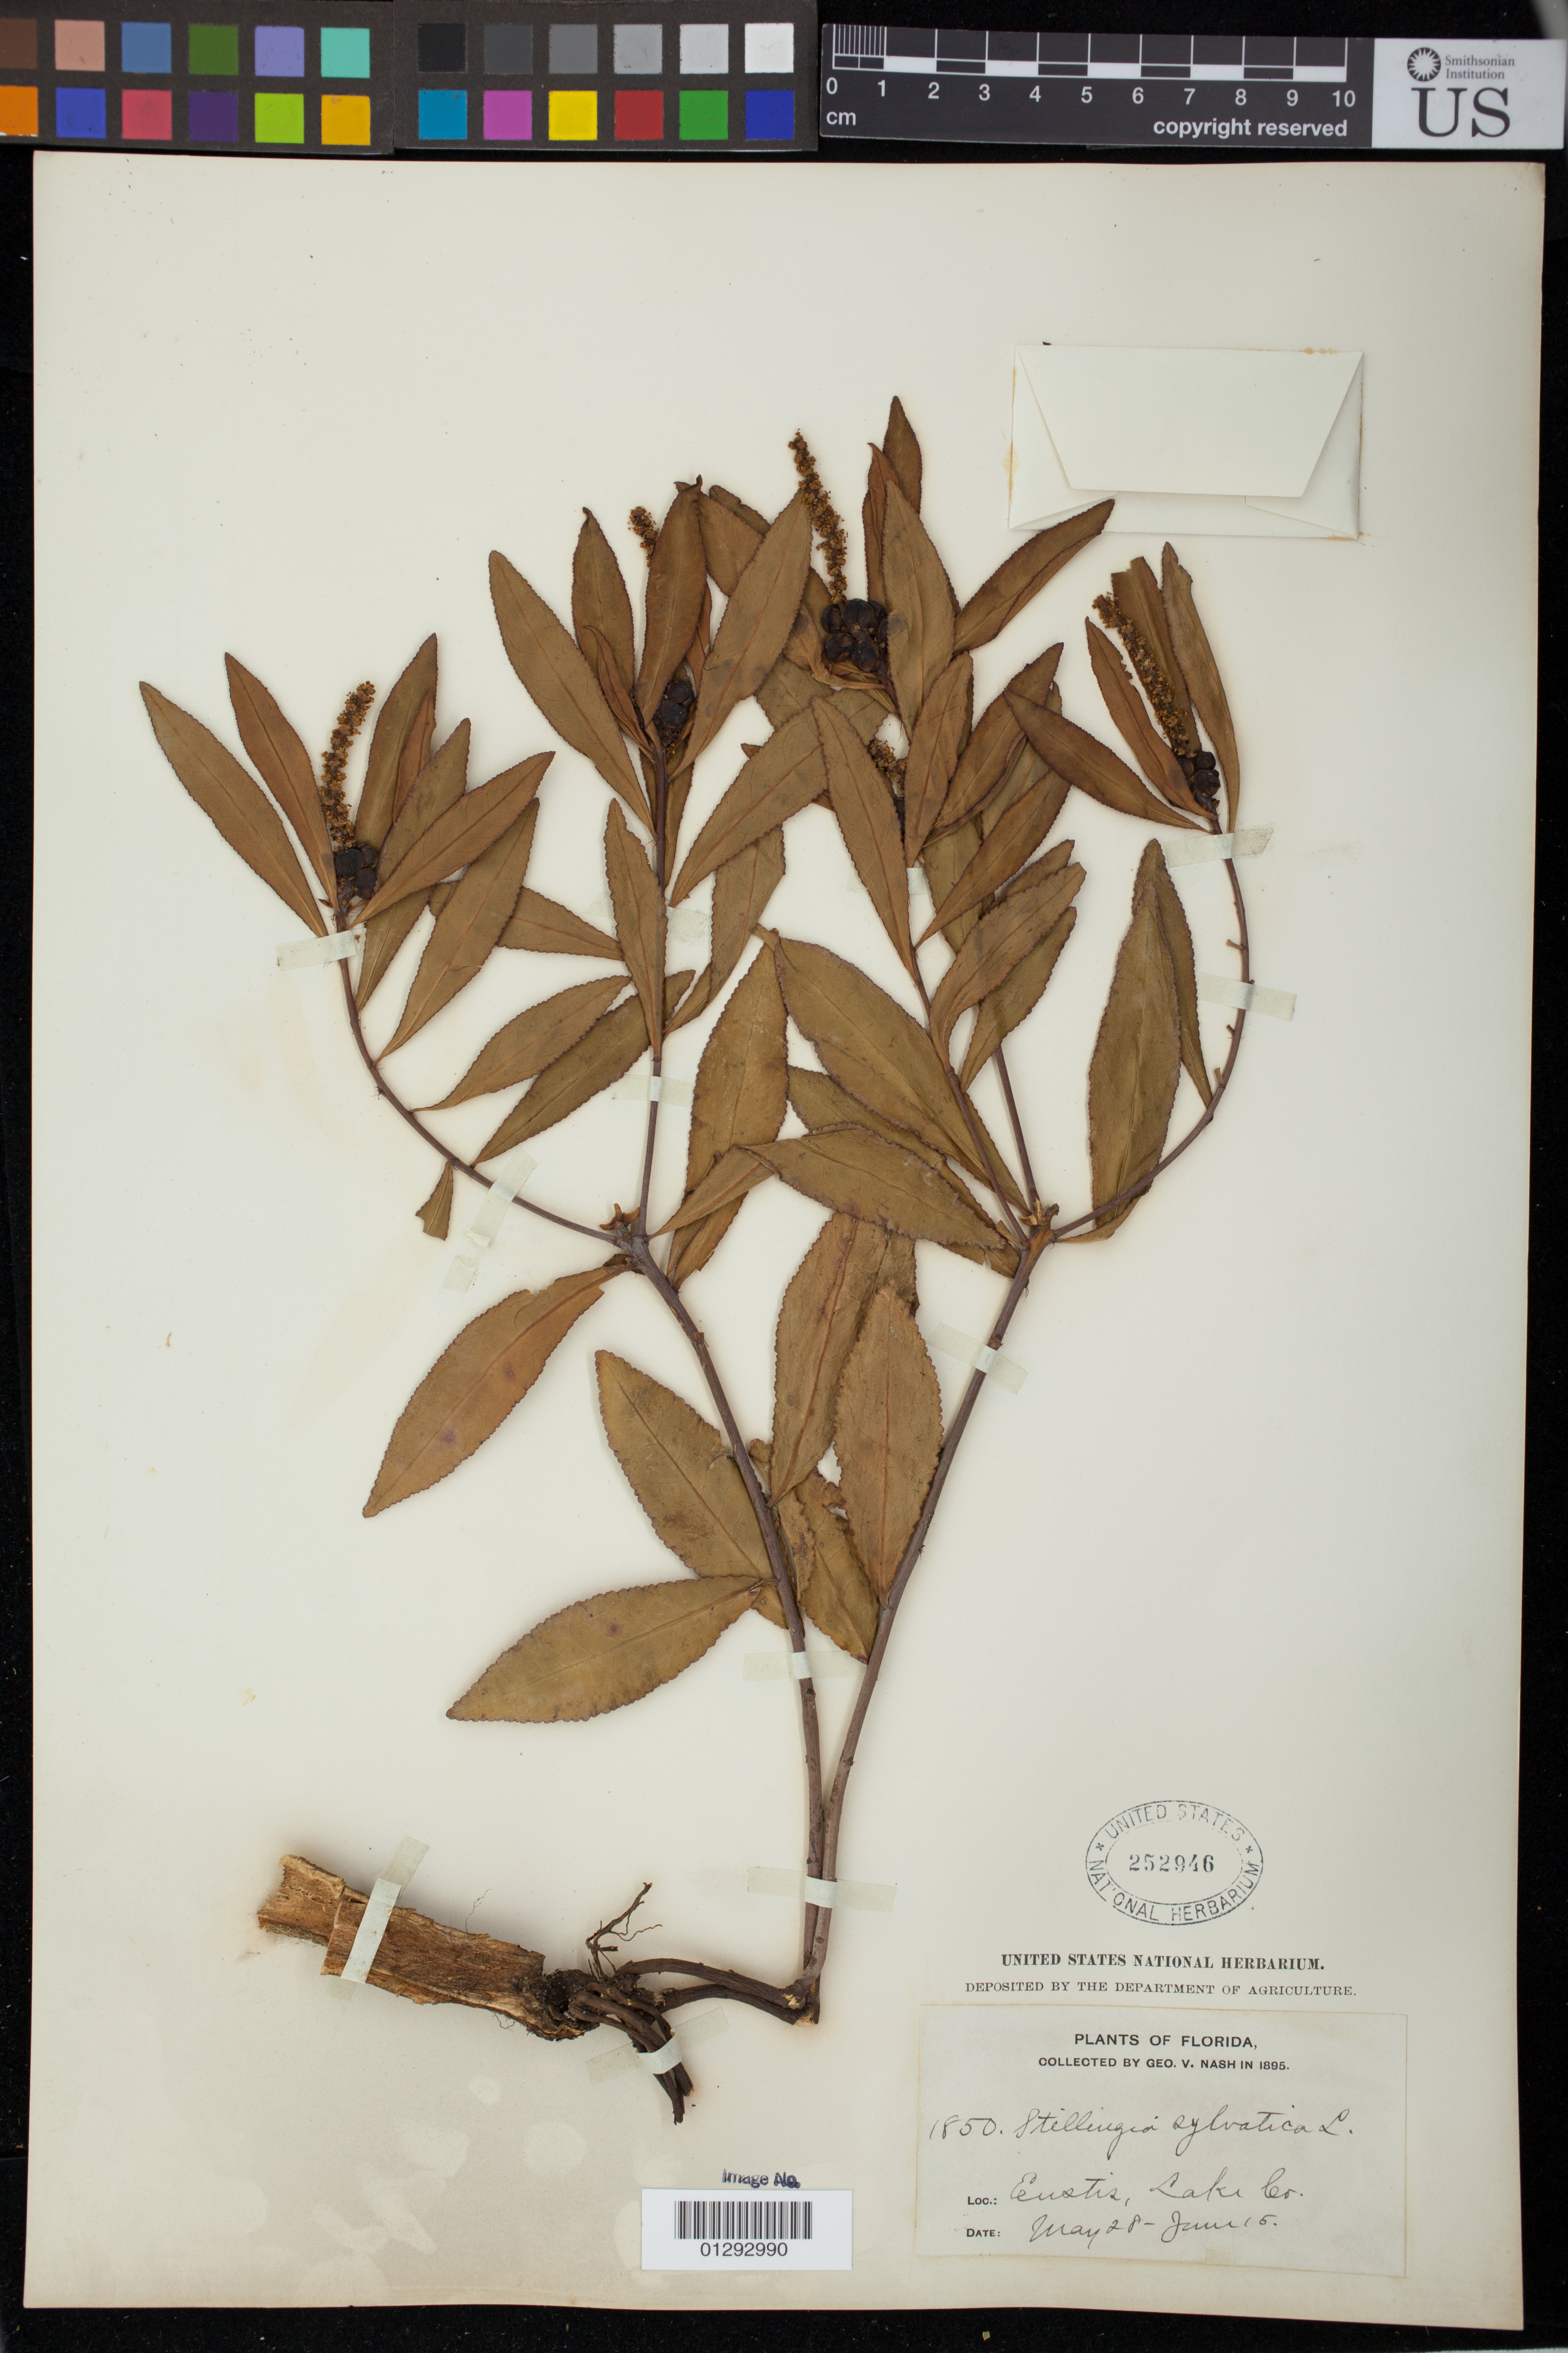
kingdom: Plantae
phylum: Tracheophyta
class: Magnoliopsida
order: Malpighiales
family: Euphorbiaceae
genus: Stillingia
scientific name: Stillingia sylvatica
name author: L.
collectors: G. V. Nash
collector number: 1850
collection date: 1895-05-28/1895-06-15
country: United States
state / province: Florida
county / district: Lake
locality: Eustis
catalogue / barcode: US 252946